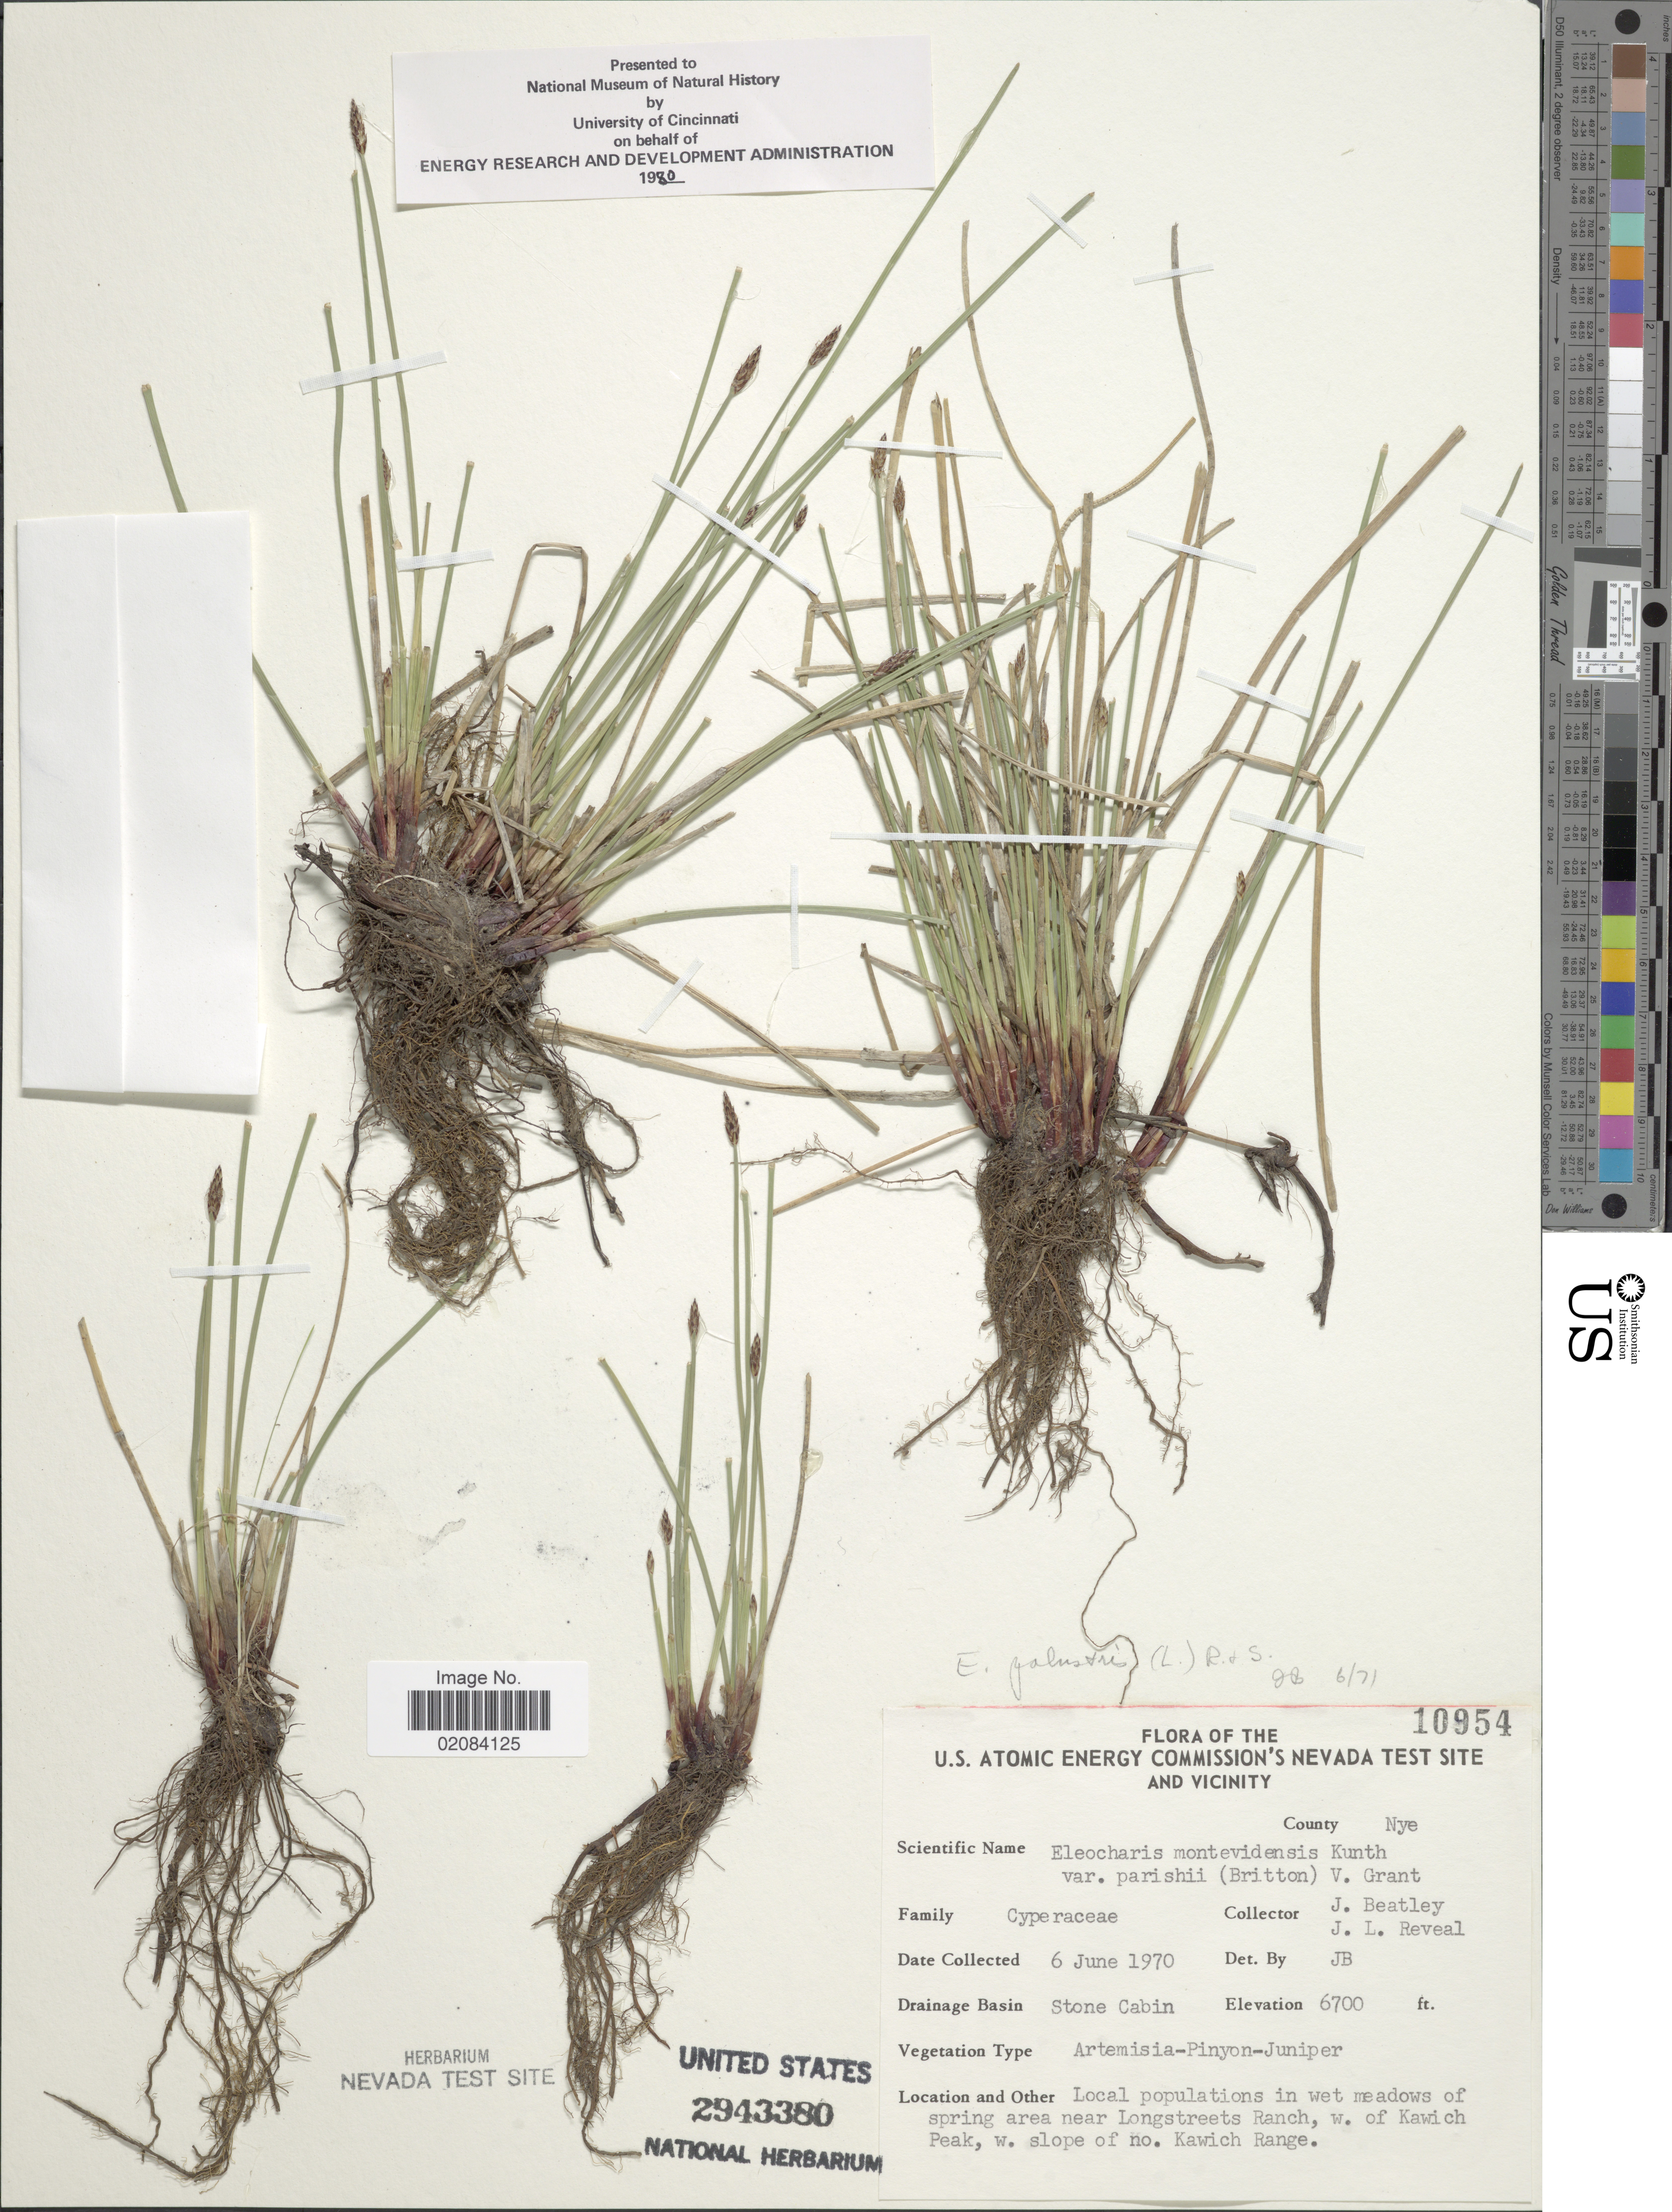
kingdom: Plantae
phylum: Tracheophyta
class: Liliopsida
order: Poales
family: Cyperaceae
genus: Eleocharis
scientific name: Eleocharis palustris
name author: (L.) Roem. & Schult.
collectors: J. C. Beatley & J. L. Reveal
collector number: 10954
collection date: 1970-06-06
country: United States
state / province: Nevada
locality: U.S. Atomic Energy comissions's Nevada Test Site and Vicinity, County Nye, Stone Cabin, in wet meadows of spring area near Longstreets ranch, w. of Kawich Peak, w. slope of no. Kawich Range.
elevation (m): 2042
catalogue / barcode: US 2943380